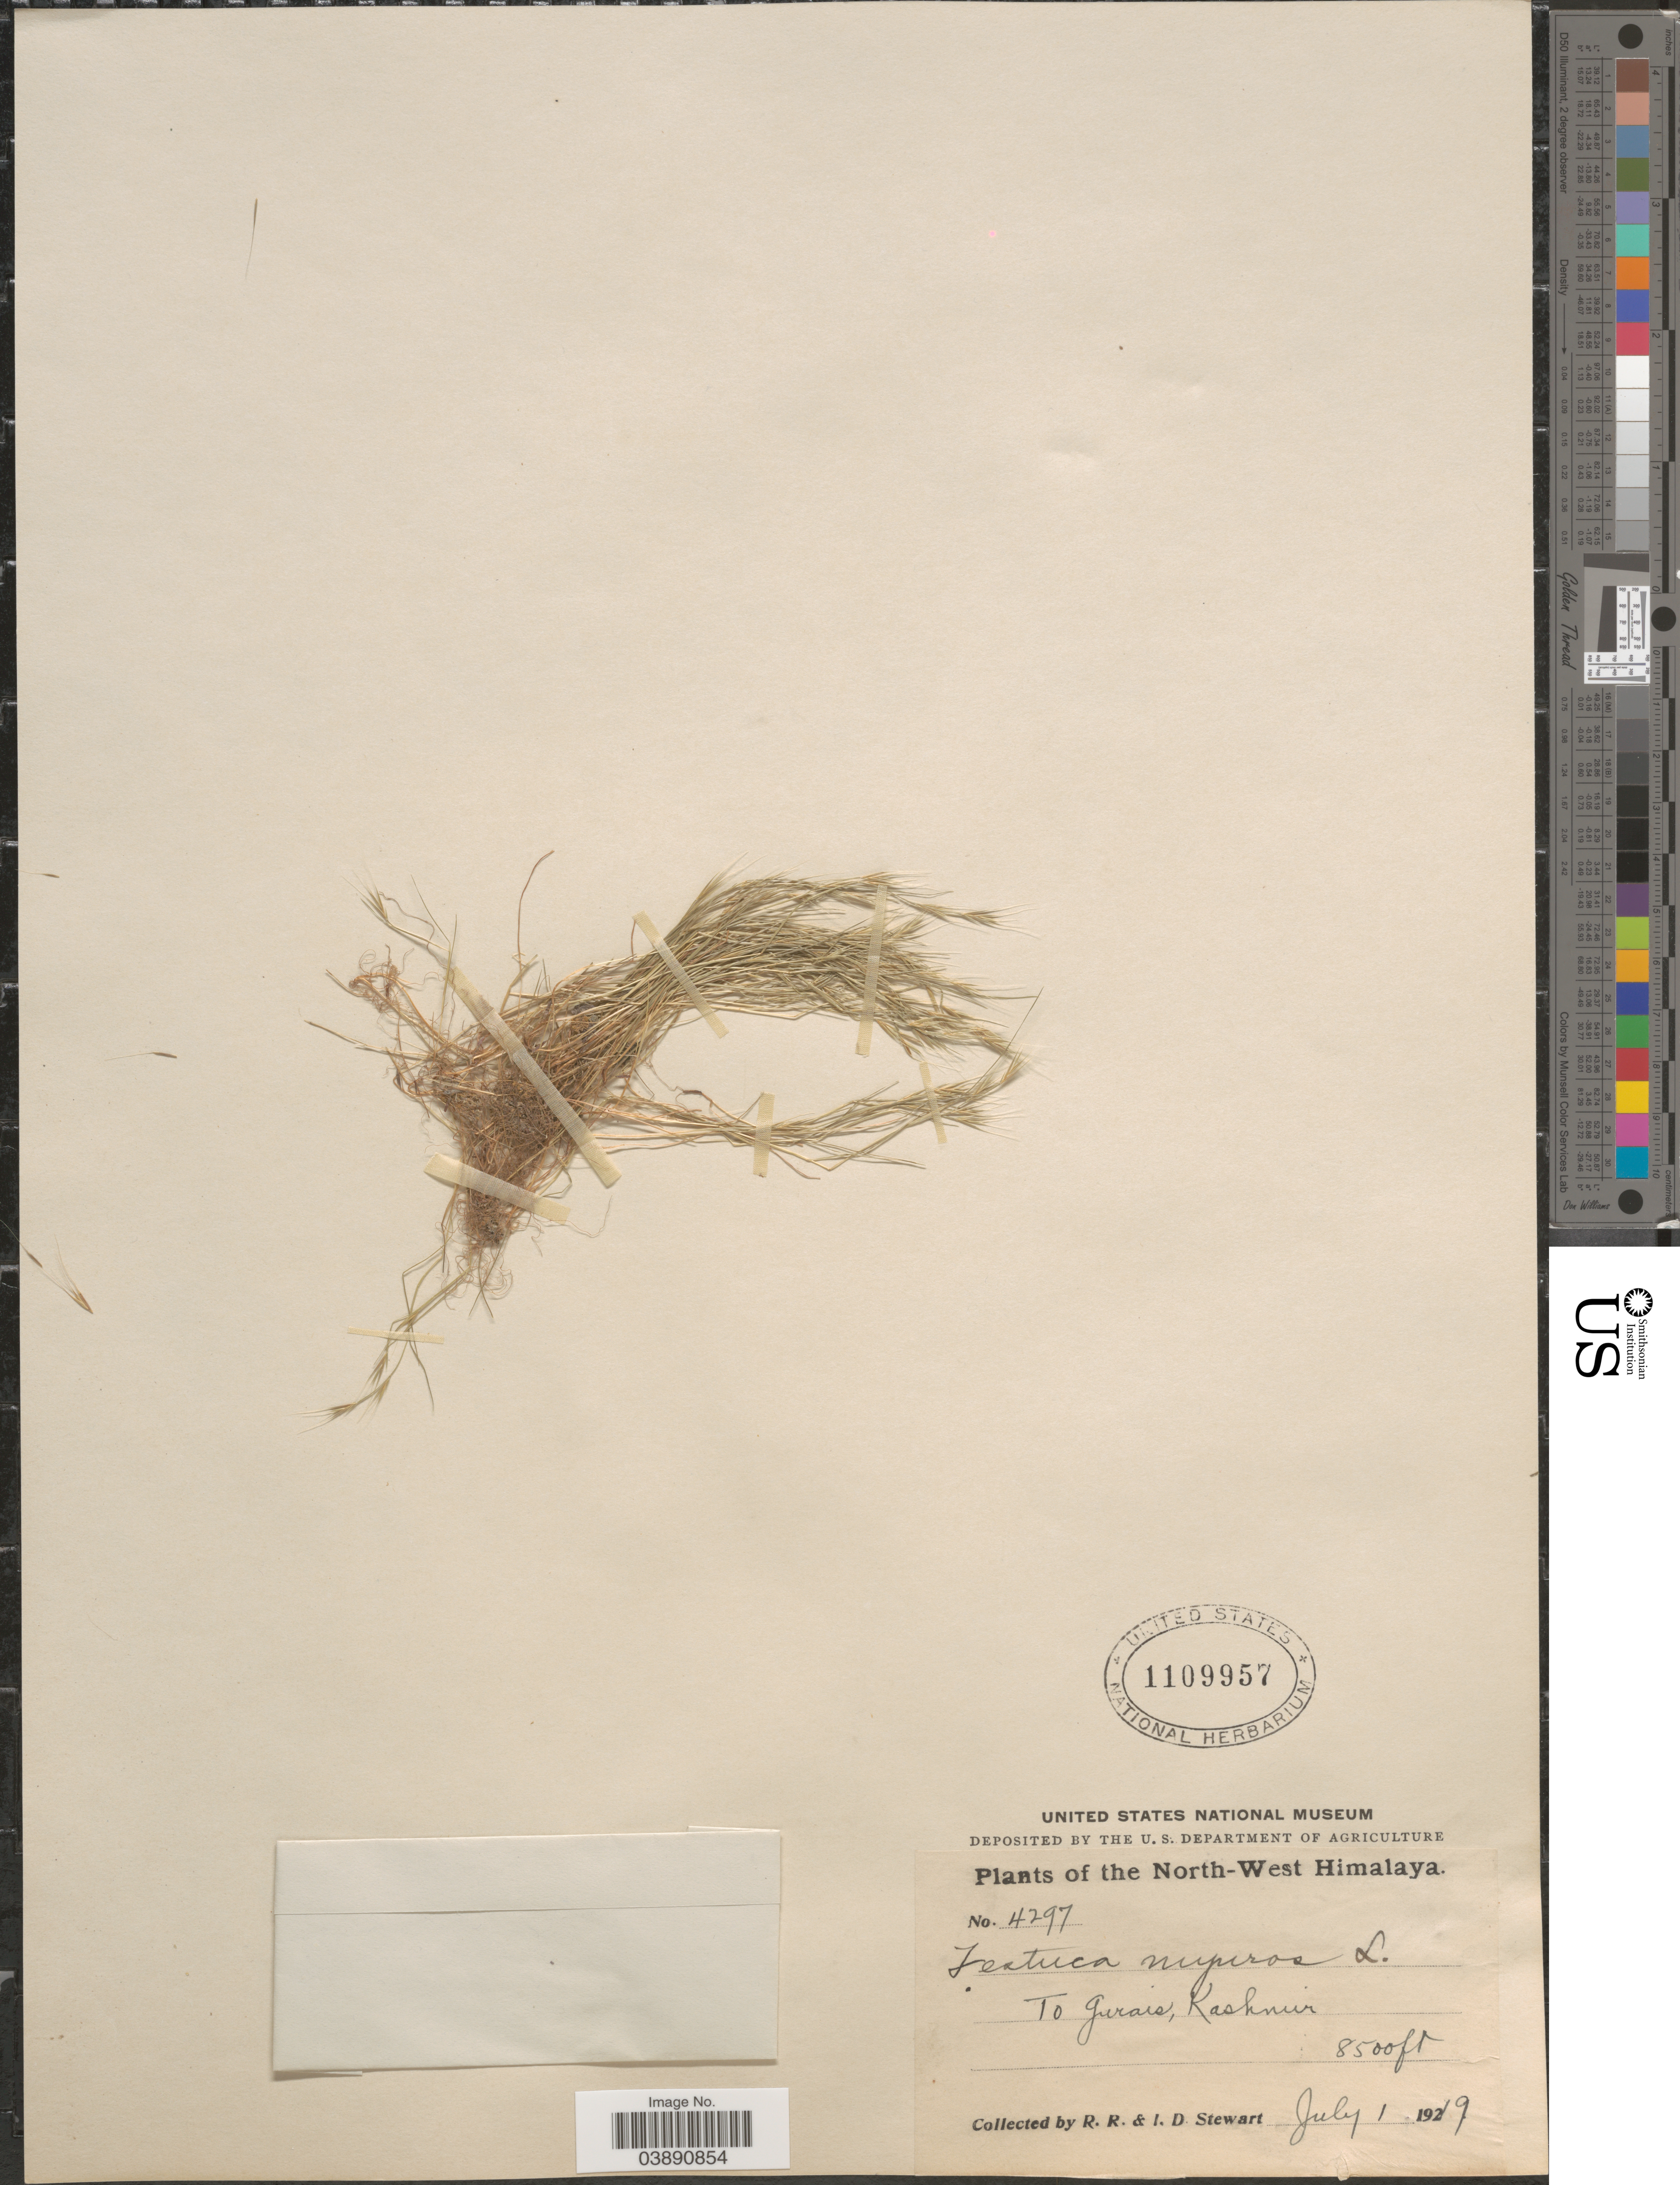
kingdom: Plantae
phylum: Tracheophyta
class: Liliopsida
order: Poales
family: Poaceae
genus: Festuca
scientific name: Festuca myuros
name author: L.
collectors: R. Stewart & I. Stewart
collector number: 4297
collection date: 1919-07-01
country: India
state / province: Jammu and Kashmir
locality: North-West Himalaya. To Gurais, Kashmir.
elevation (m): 2591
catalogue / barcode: US 1109957